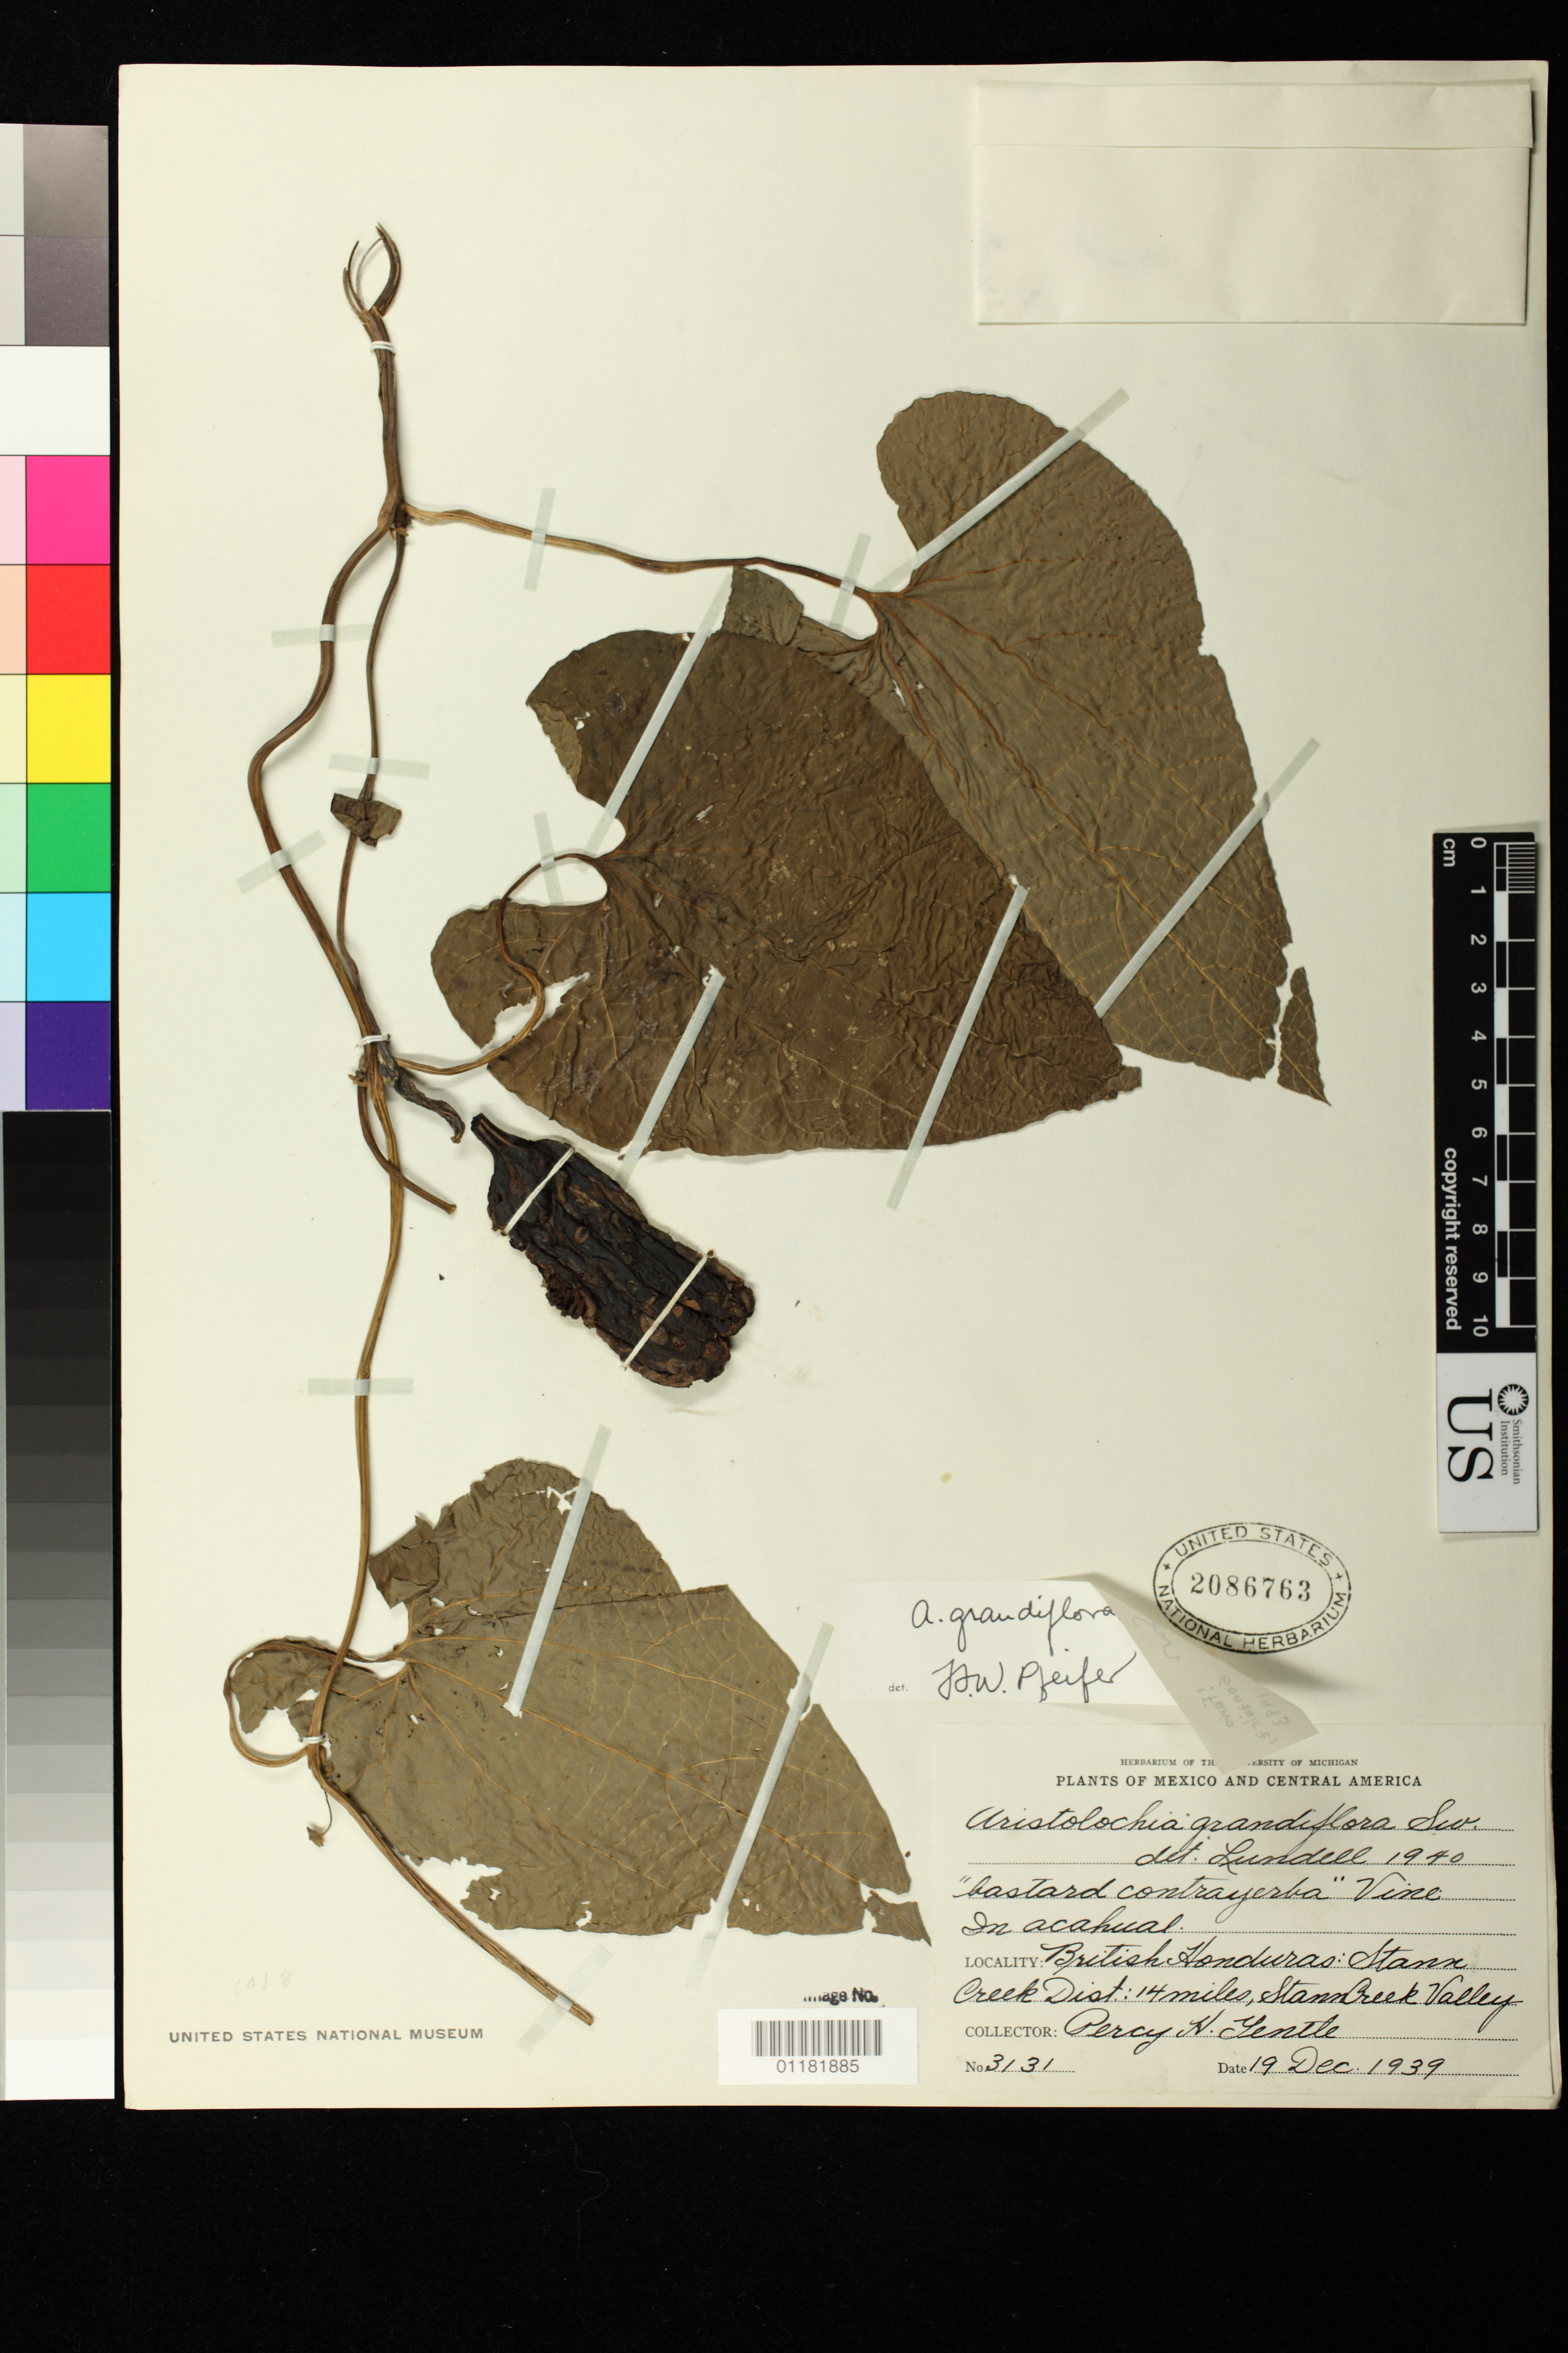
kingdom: Plantae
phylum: Tracheophyta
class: Magnoliopsida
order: Piperales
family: Aristolochiaceae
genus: Aristolochia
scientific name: Aristolochia grandiflora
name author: Sw.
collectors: P. H. Gentle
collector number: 3131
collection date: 1939-12-19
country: Belize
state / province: Stann Creek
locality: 14 miles, Stann Creek Valley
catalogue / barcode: US 2086763